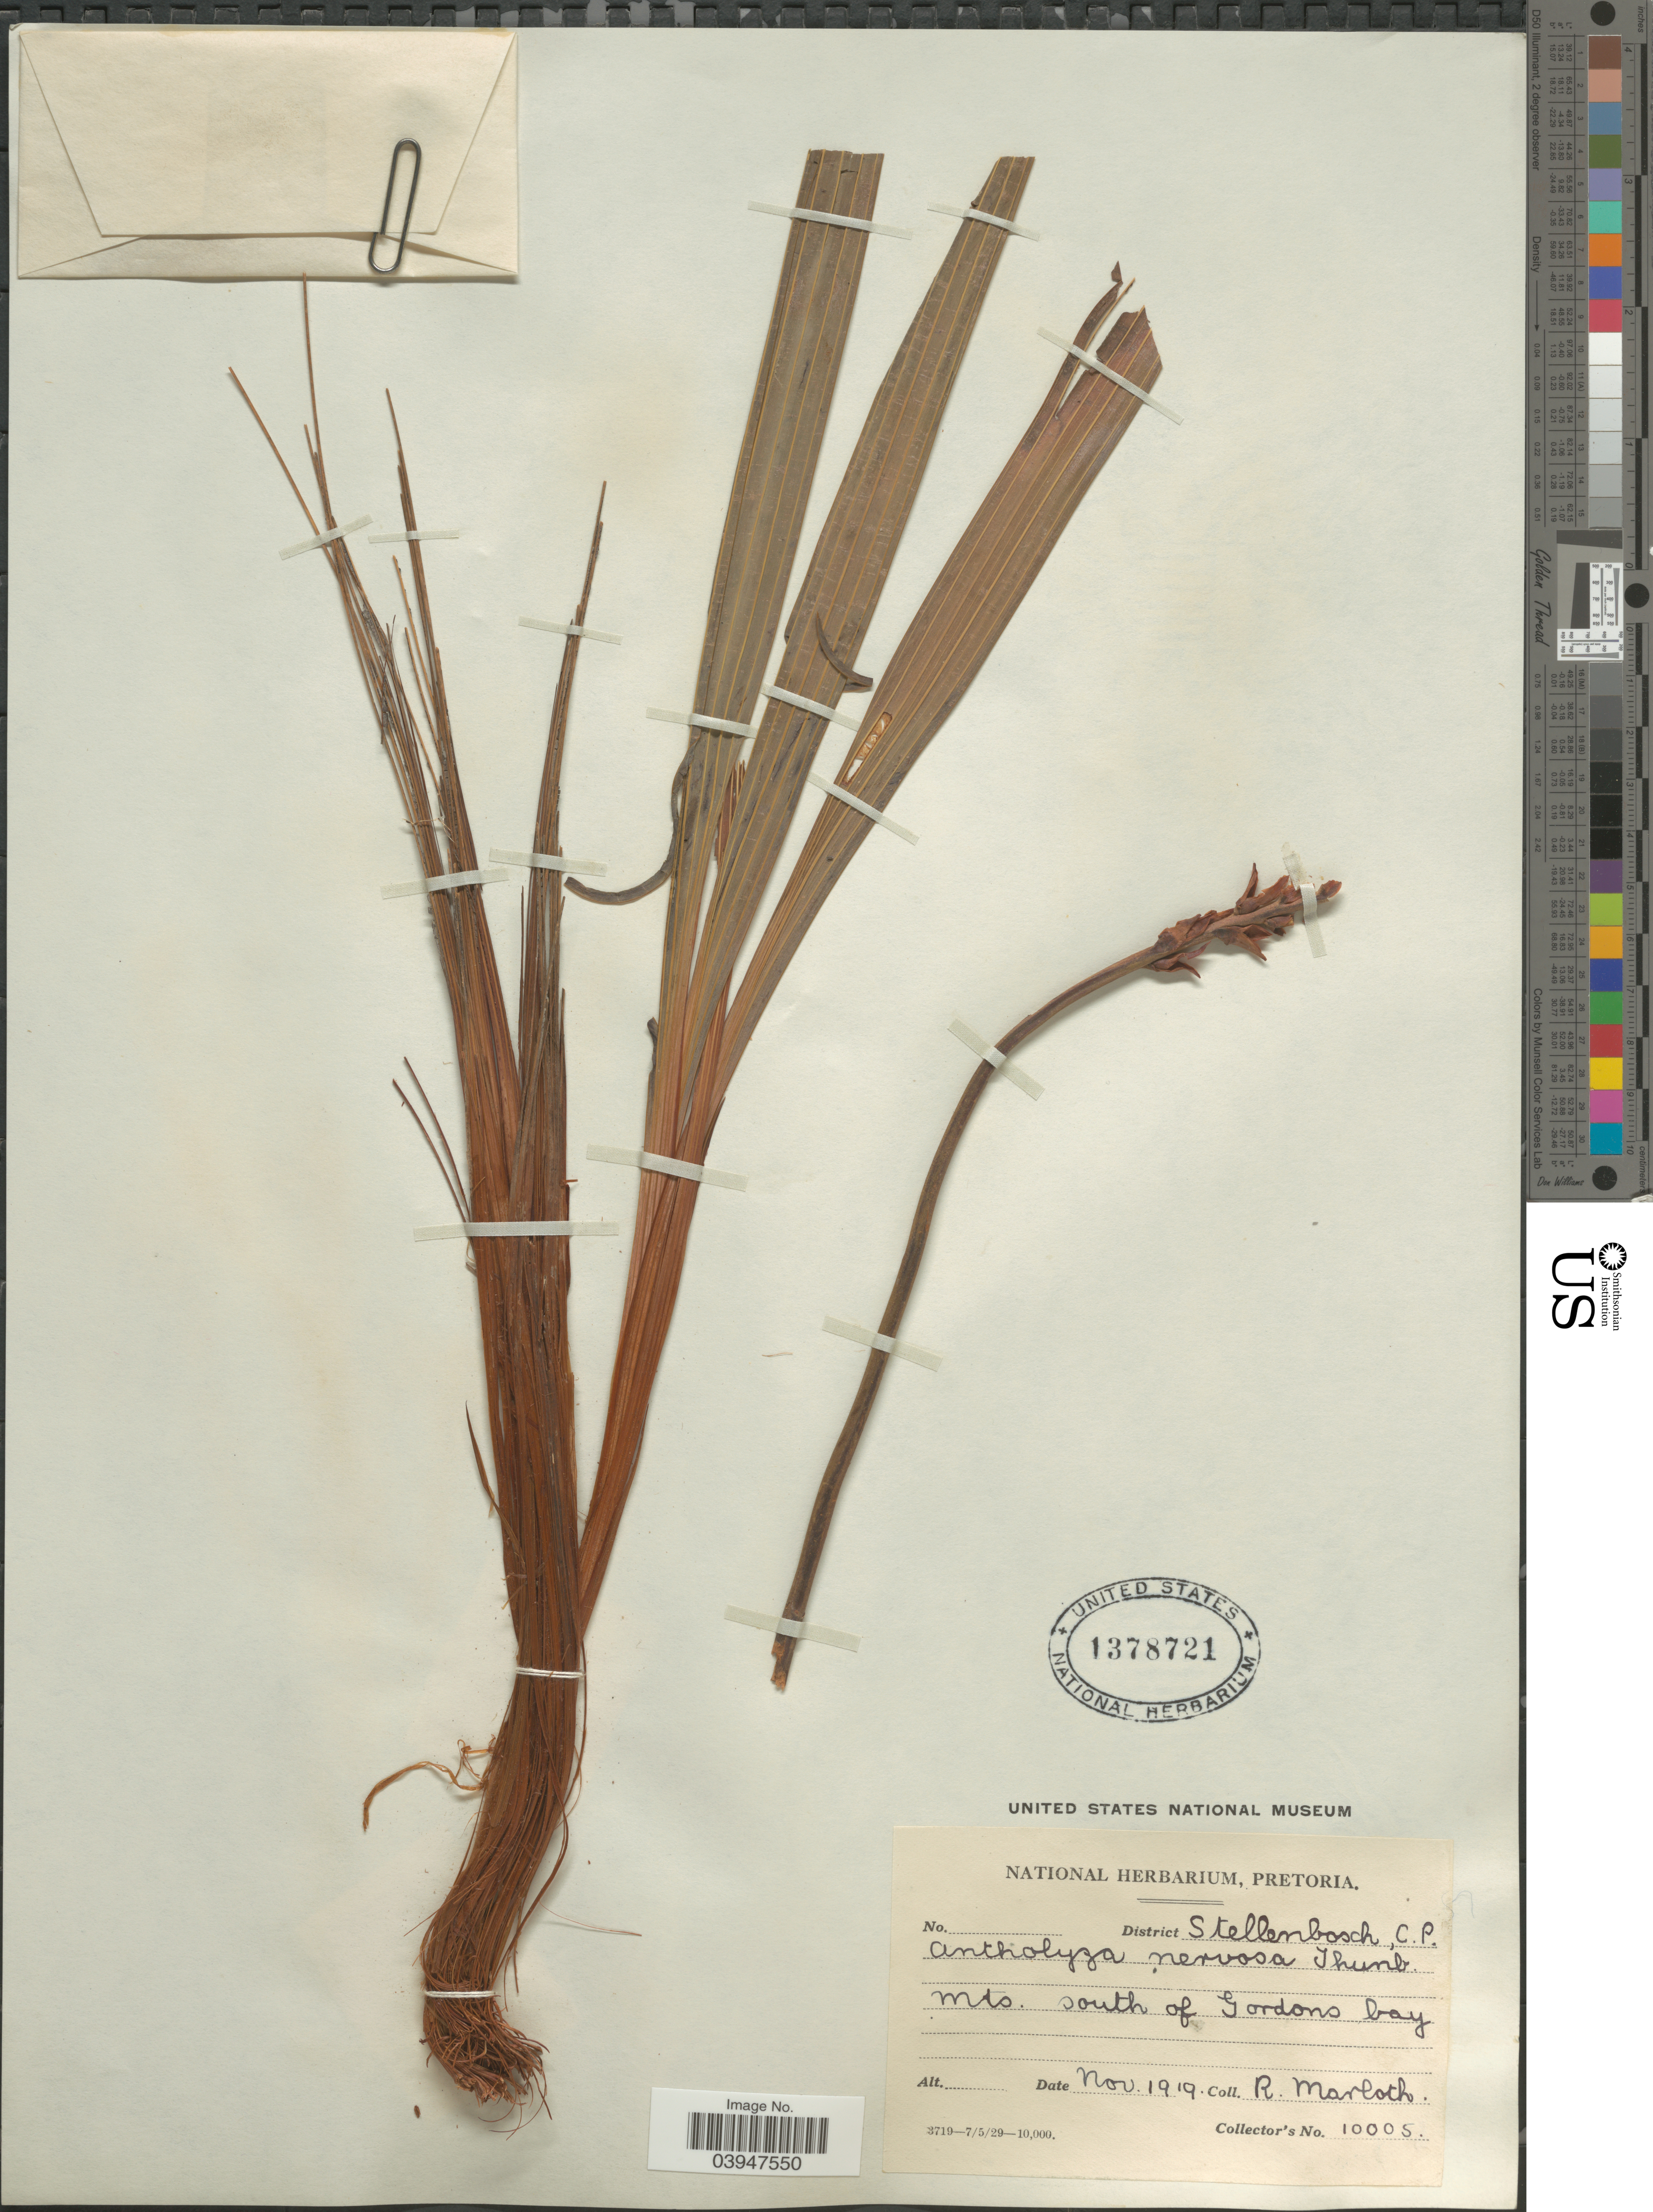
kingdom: Plantae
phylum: Tracheophyta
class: Liliopsida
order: Asparagales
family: Iridaceae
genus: Tritoniopsis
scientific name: Tritoniopsis antholyza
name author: (Poir.) Goldblatt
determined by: Strong, Mark T., (BOT), Smithsonian Institution - National Museum of Natural History (UNITED STATES)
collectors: R. Marloth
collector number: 10005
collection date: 1919-11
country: South Africa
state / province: Western Cape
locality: District Stellenbosch C.P. Mts. south of Gordons bay.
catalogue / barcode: US 1378721